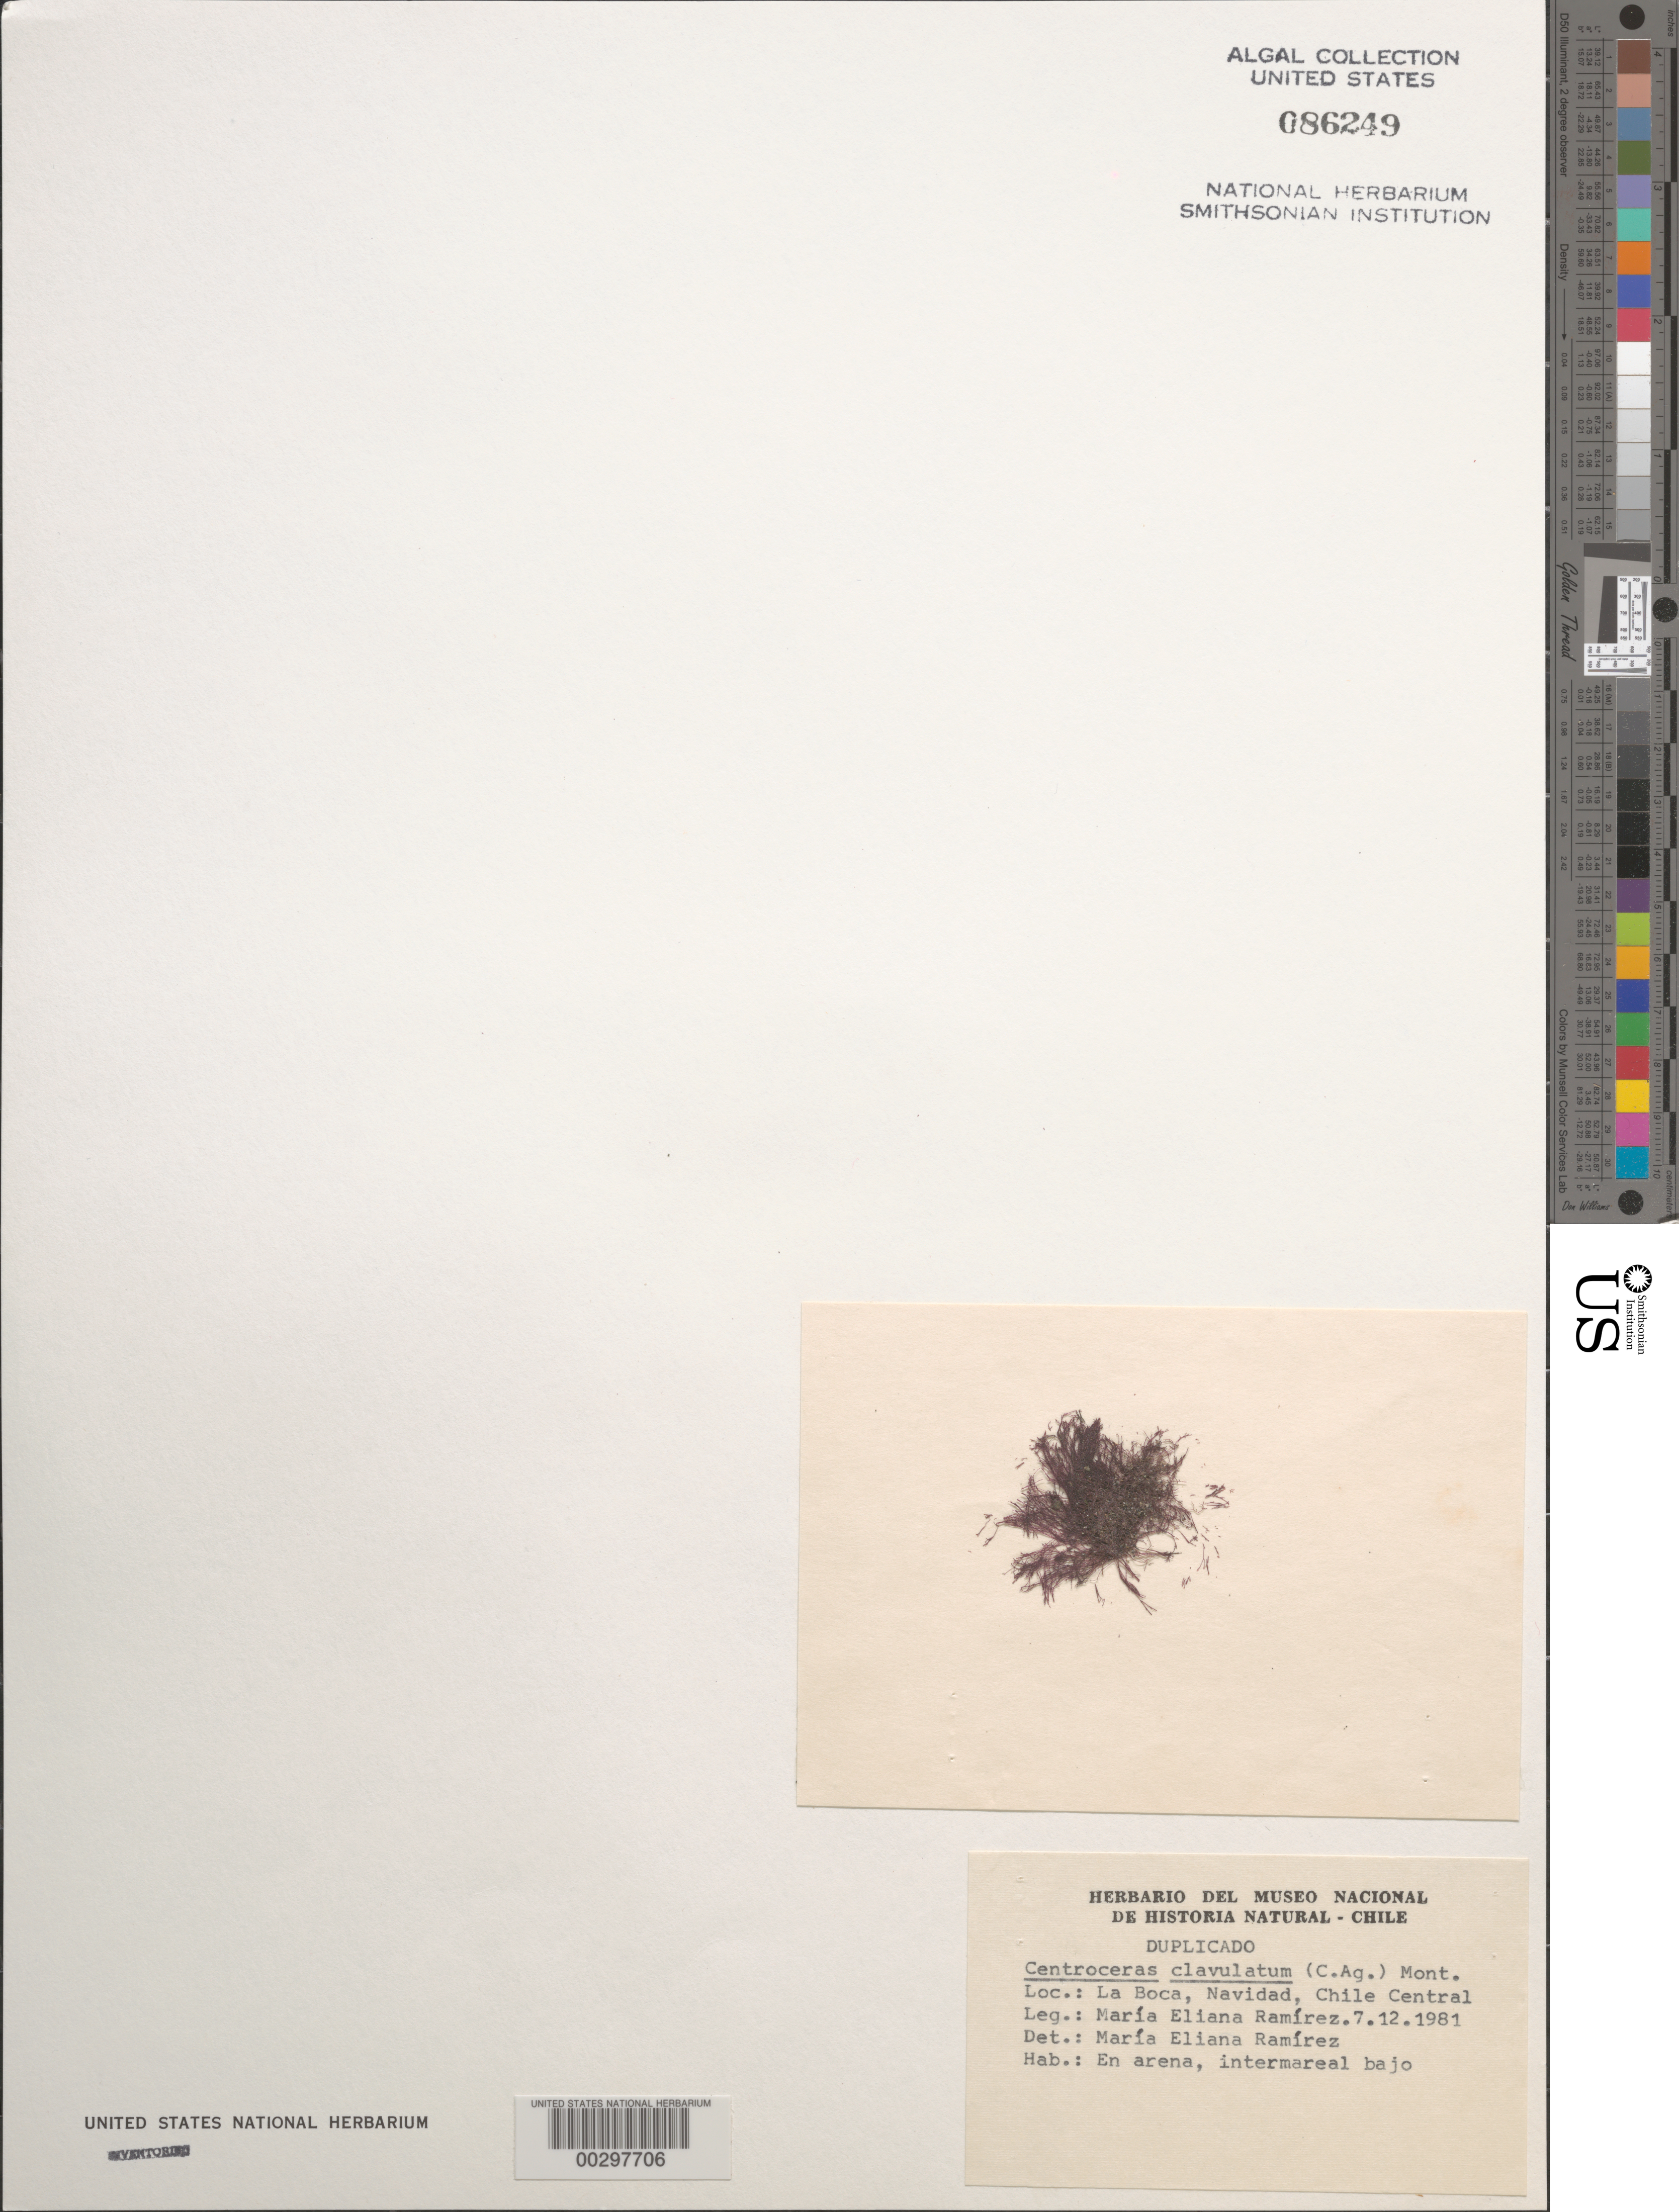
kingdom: Plantae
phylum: Rhodophyta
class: Florideophyceae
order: Ceramiales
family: Ceramiaceae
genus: Centroceras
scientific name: Centroceras clavulatum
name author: (C. Agardh) Mont.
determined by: Ramírez, M. E.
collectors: M. E. Ramirez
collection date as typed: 07 Dec 1981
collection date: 1981-12-07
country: Chile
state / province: Región Metropolitana (RM)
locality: La boca, navidad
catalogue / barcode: US 86249